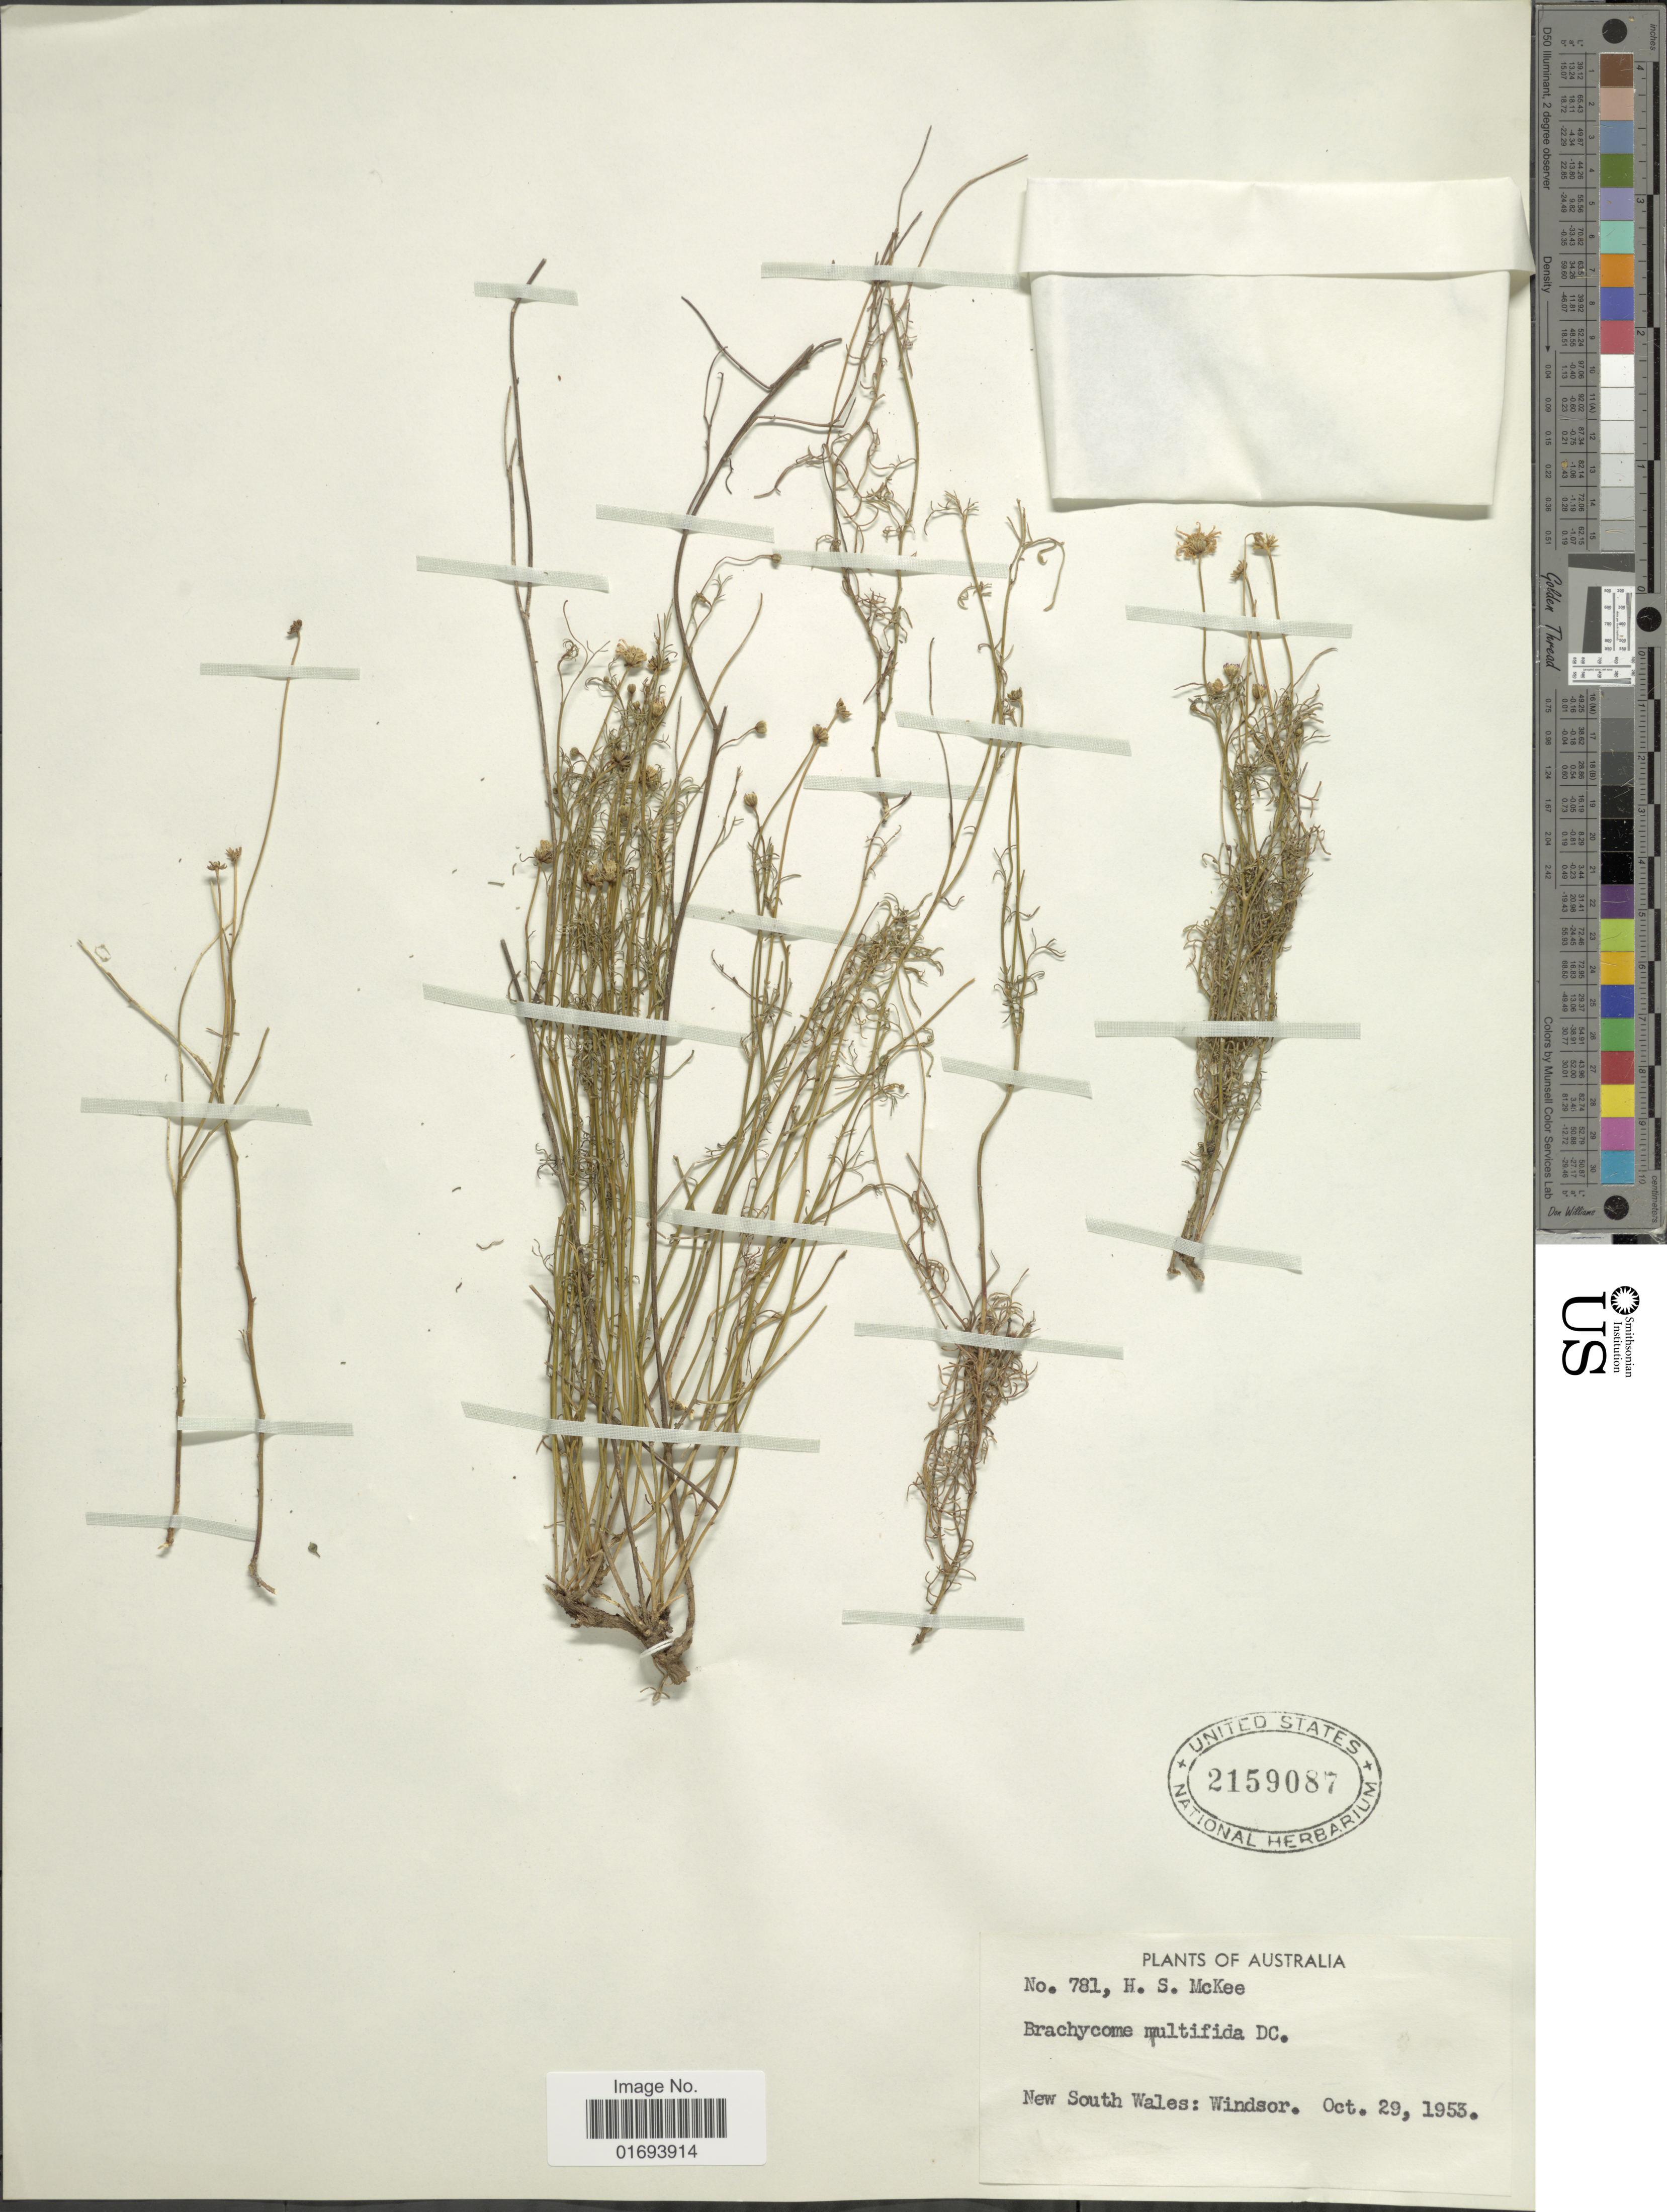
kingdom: Plantae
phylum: Tracheophyta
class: Magnoliopsida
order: Asterales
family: Asteraceae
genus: Brachyscome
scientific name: Brachyscome multifida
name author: DC.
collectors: H. S. McKee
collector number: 781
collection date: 1953-10-29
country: Australia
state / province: New South Wales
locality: New South Wales: Winsor. Australia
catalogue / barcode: US 2159087